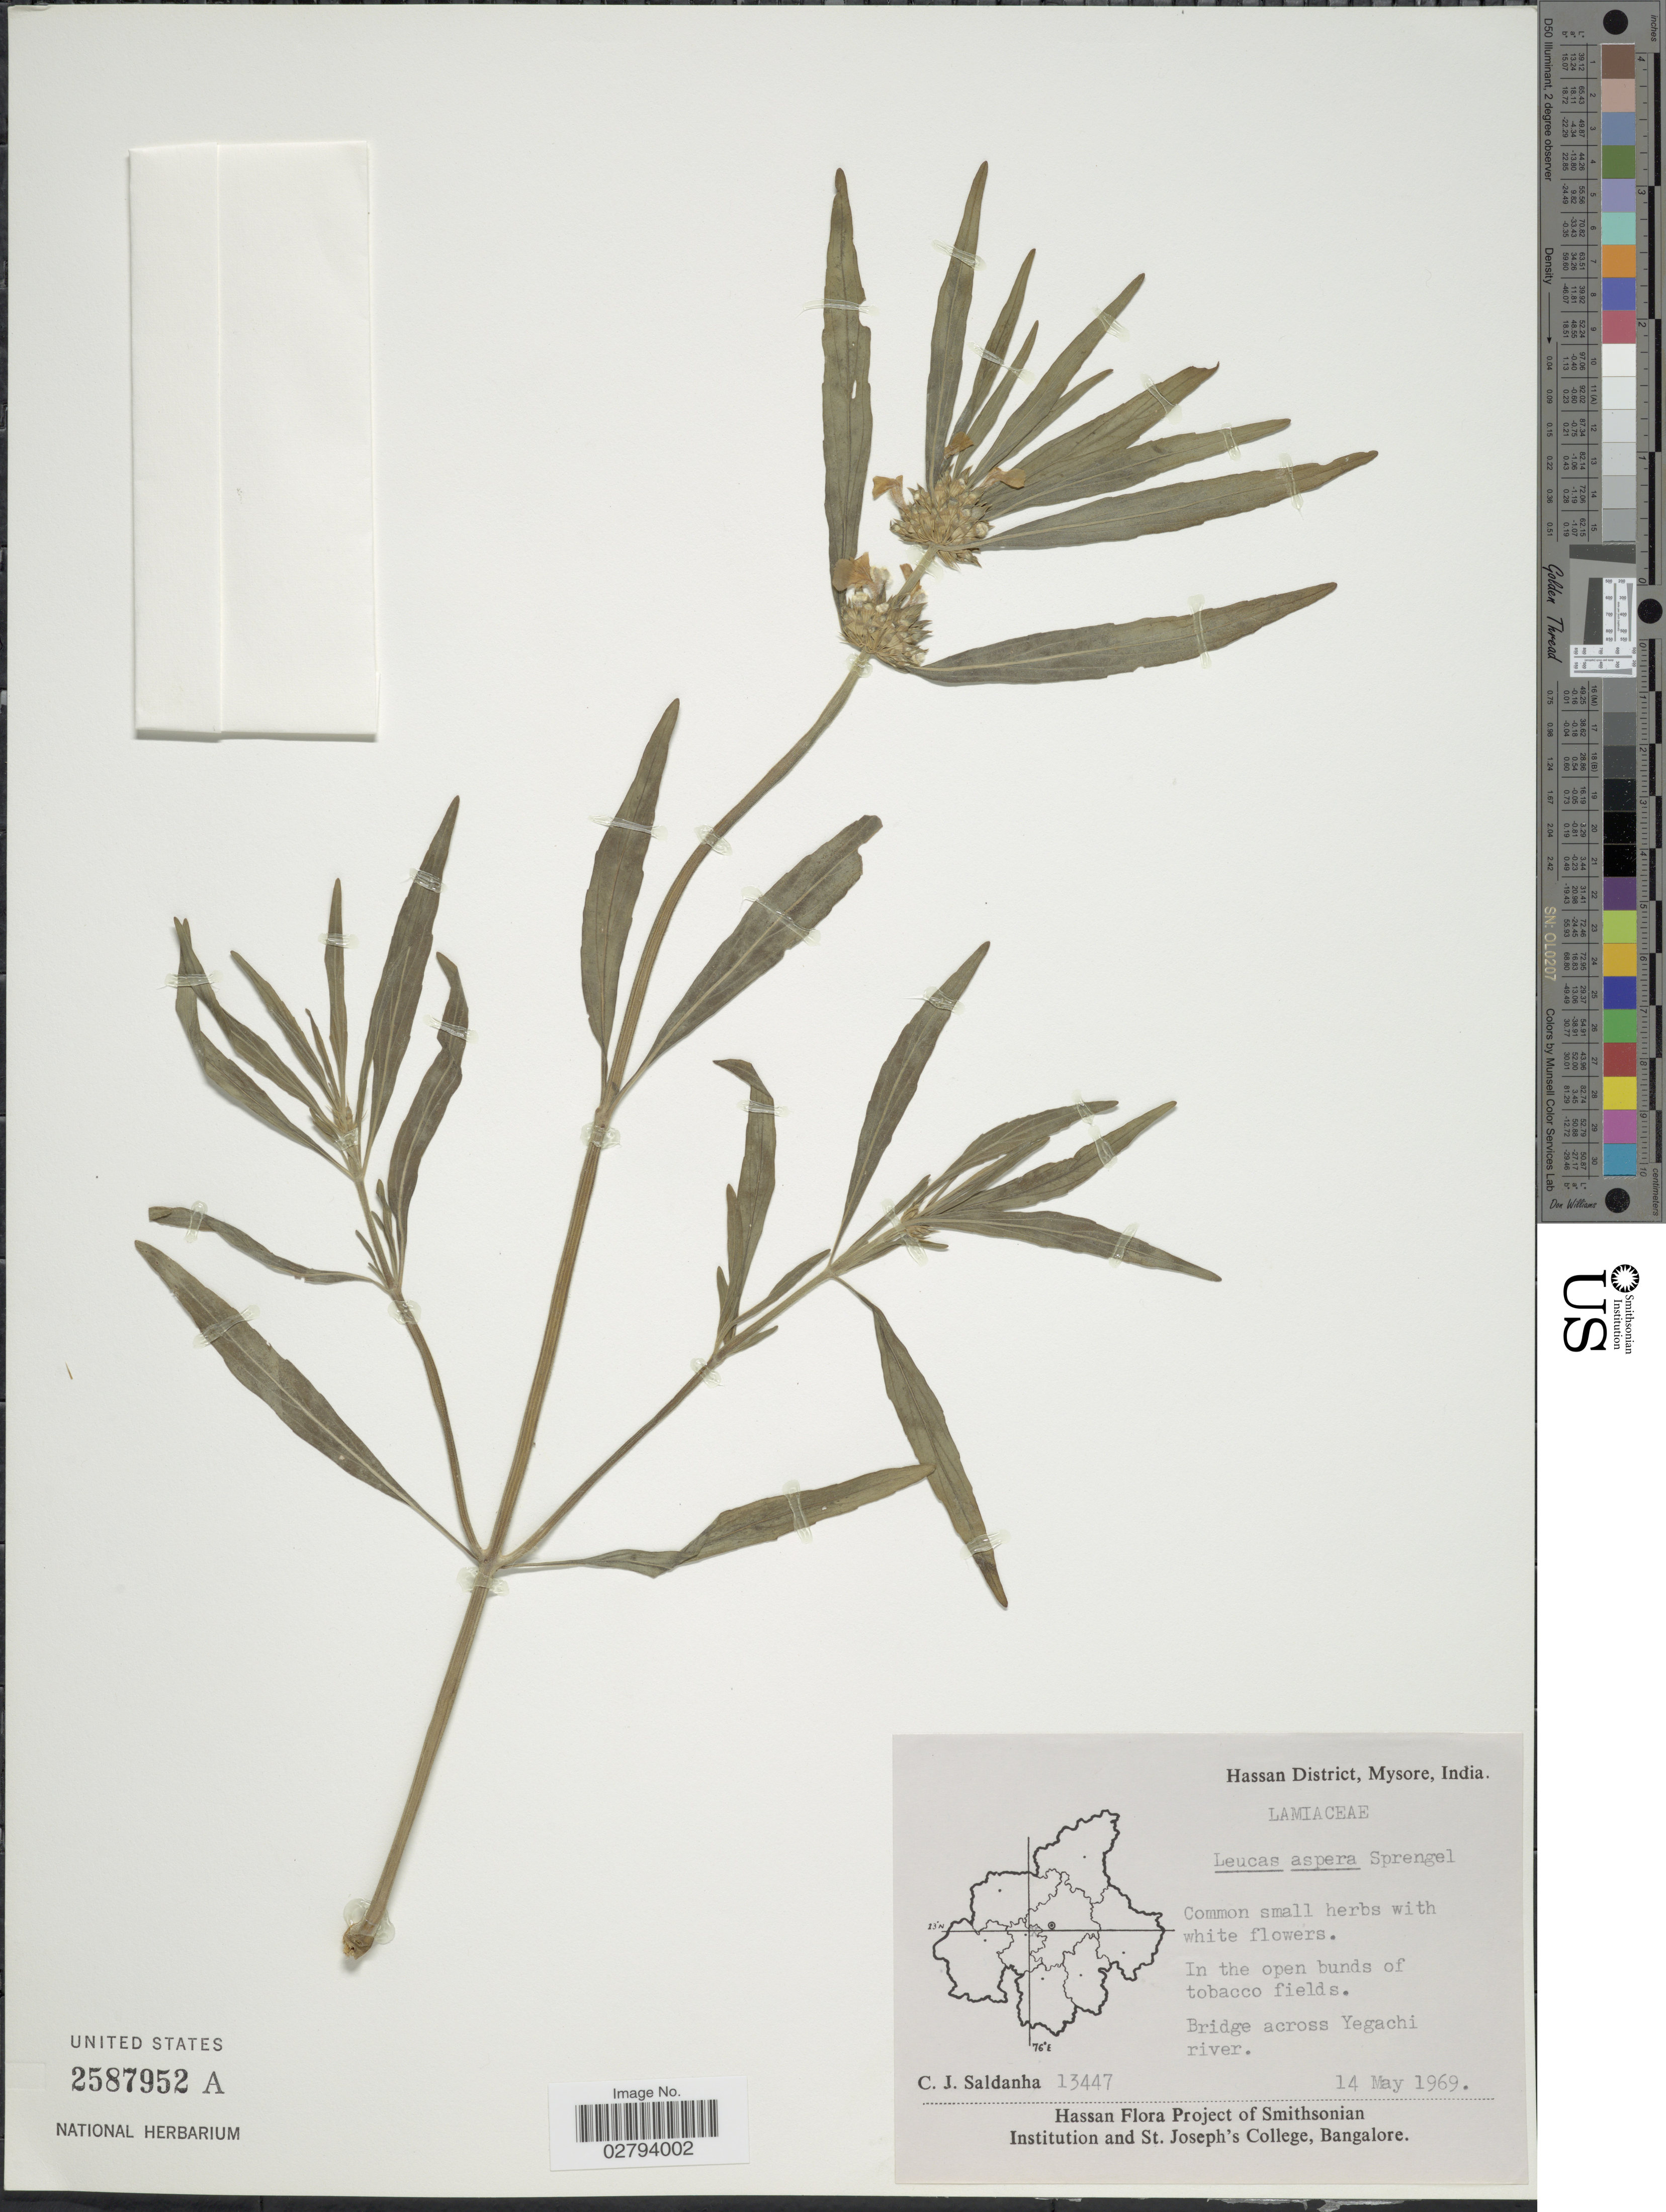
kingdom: Plantae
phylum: Tracheophyta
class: Magnoliopsida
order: Lamiales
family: Lamiaceae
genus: Leucas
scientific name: Leucas aspera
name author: Spreng.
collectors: C. J. Saldanha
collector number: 13447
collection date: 1969-05-14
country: India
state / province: Karnataka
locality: Hassan District, Mysore, India, Bridge across Yegachi river.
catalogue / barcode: US 2587952A